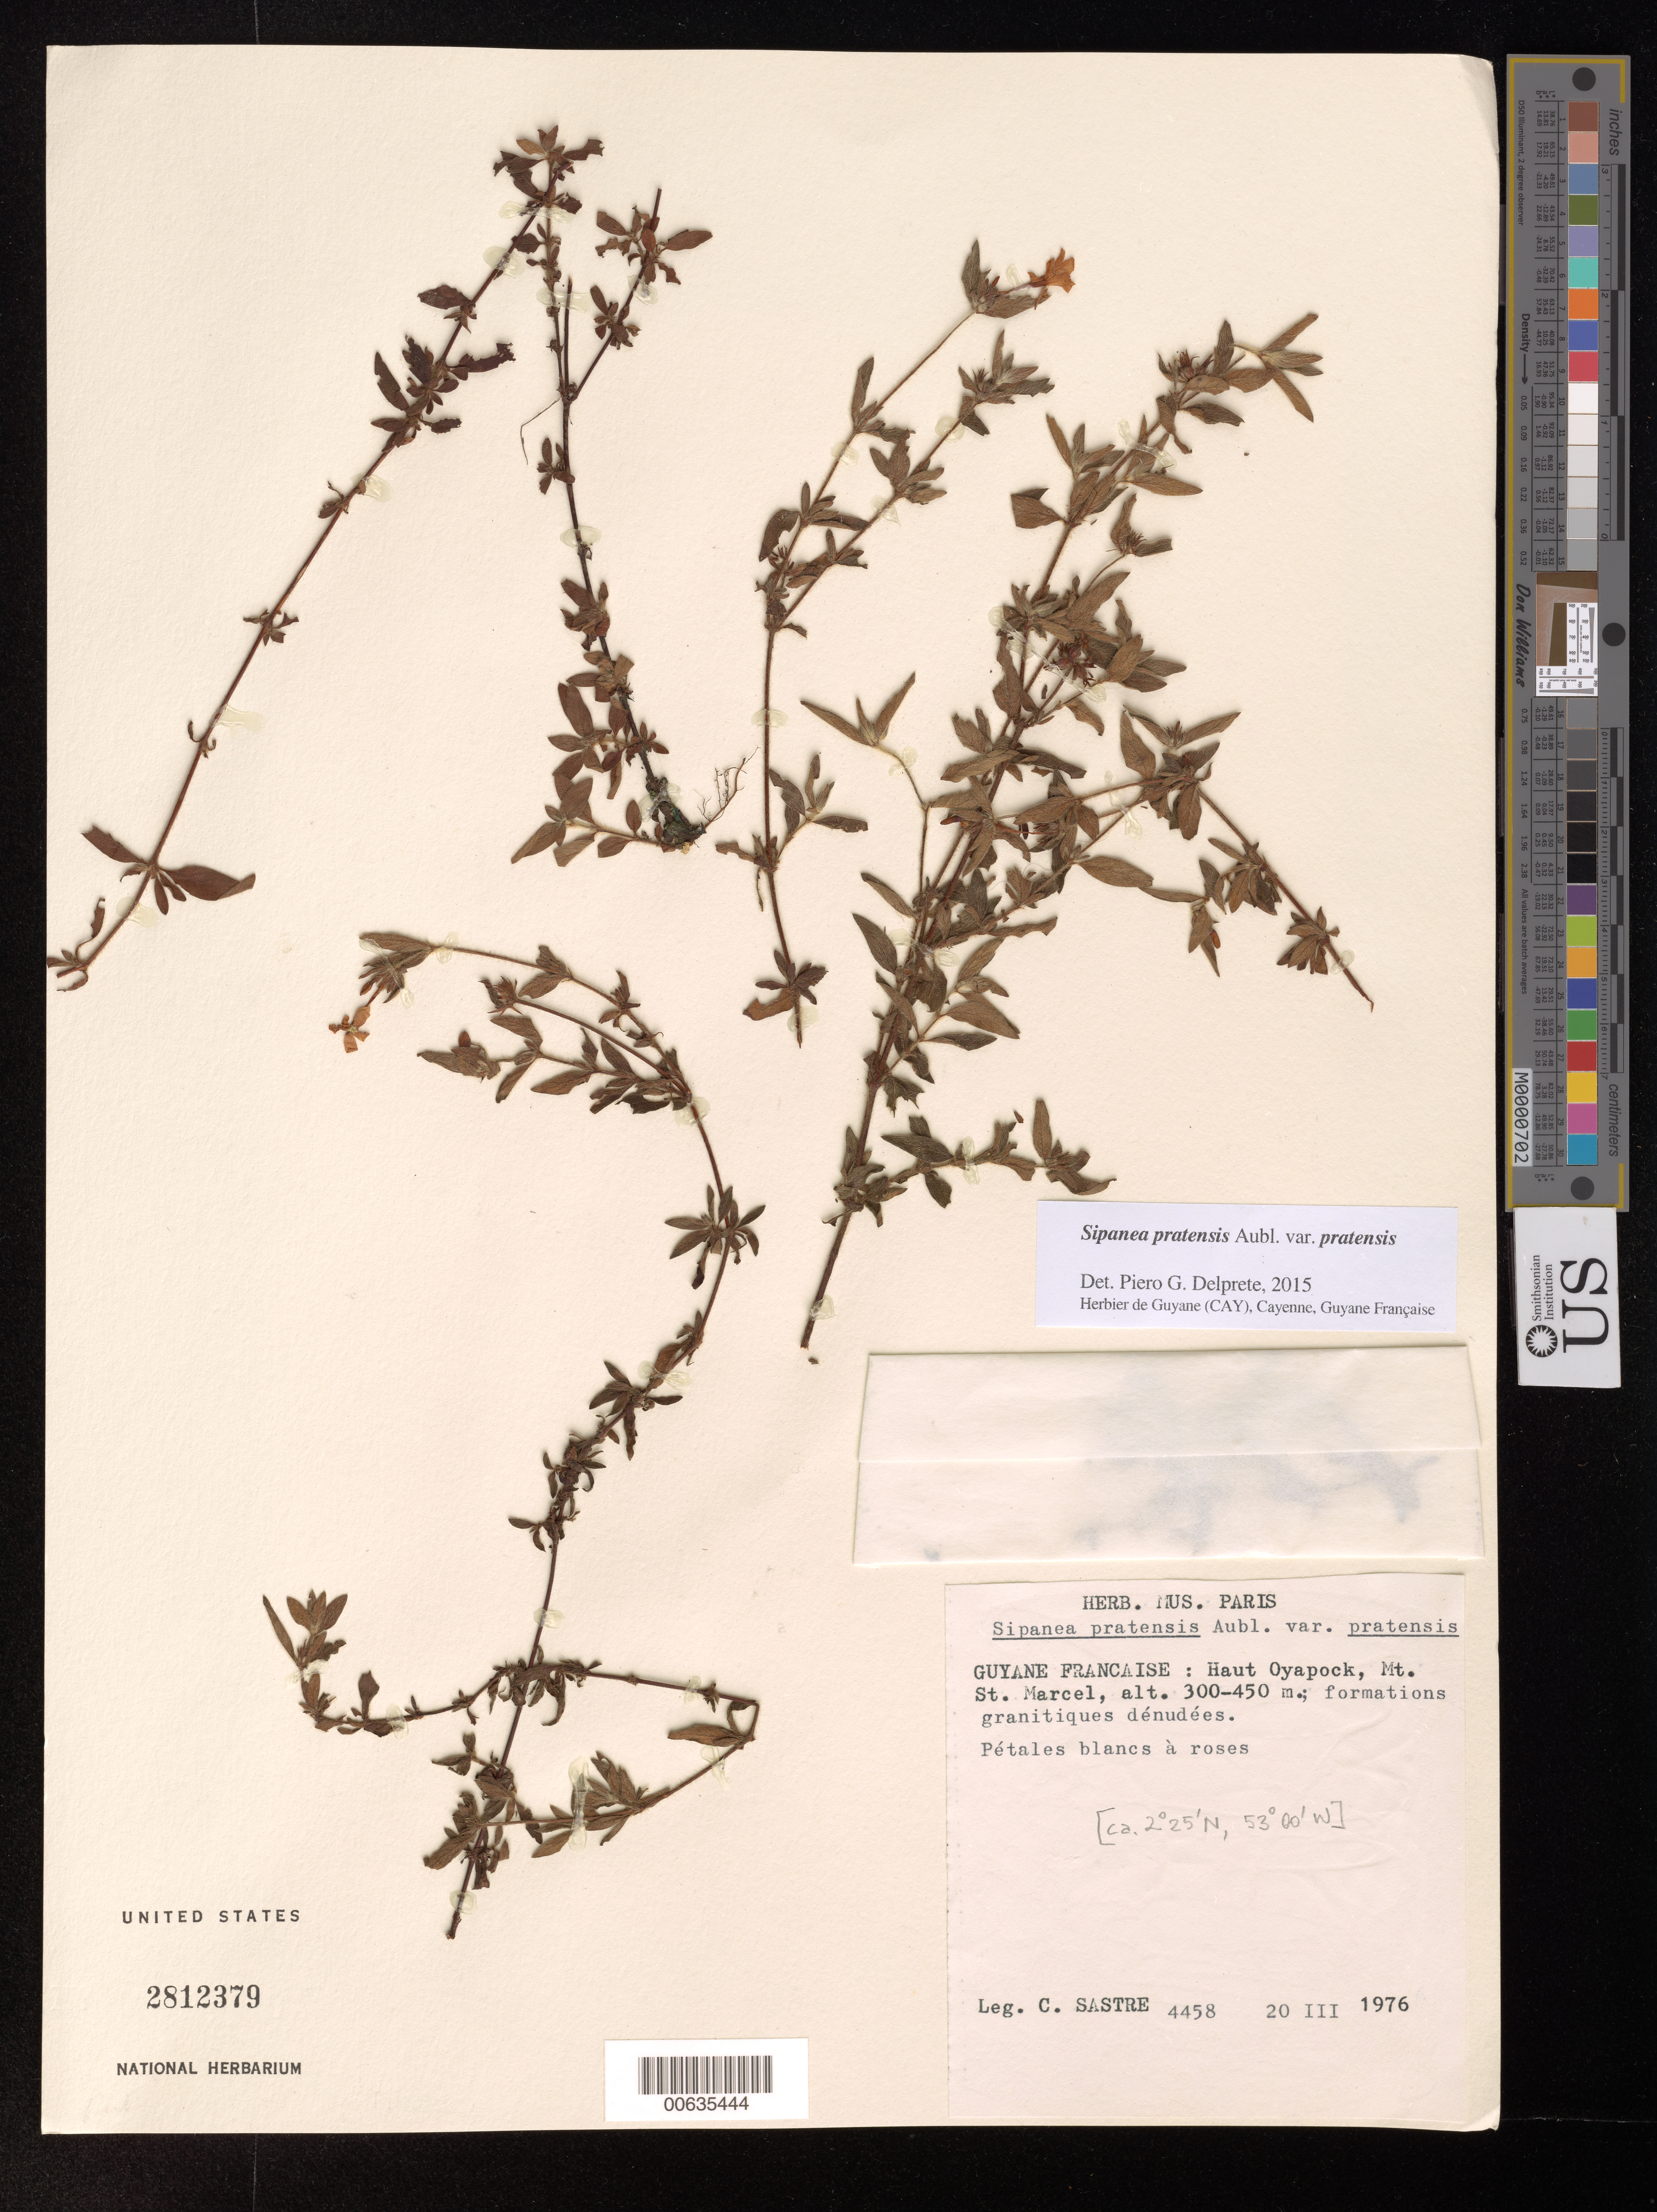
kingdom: Plantae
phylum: Tracheophyta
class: Magnoliopsida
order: Gentianales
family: Rubiaceae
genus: Sipanea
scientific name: Sipanea pratensis var. pratensis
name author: Aubl.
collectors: C. H. L. Sastre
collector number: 4458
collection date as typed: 20-Mar-76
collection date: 1976-03-20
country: French Guiana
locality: Haut Oyapock, Mt. St. Marcel, Bassin de l'Yaloupi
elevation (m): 300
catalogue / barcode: US 2812379